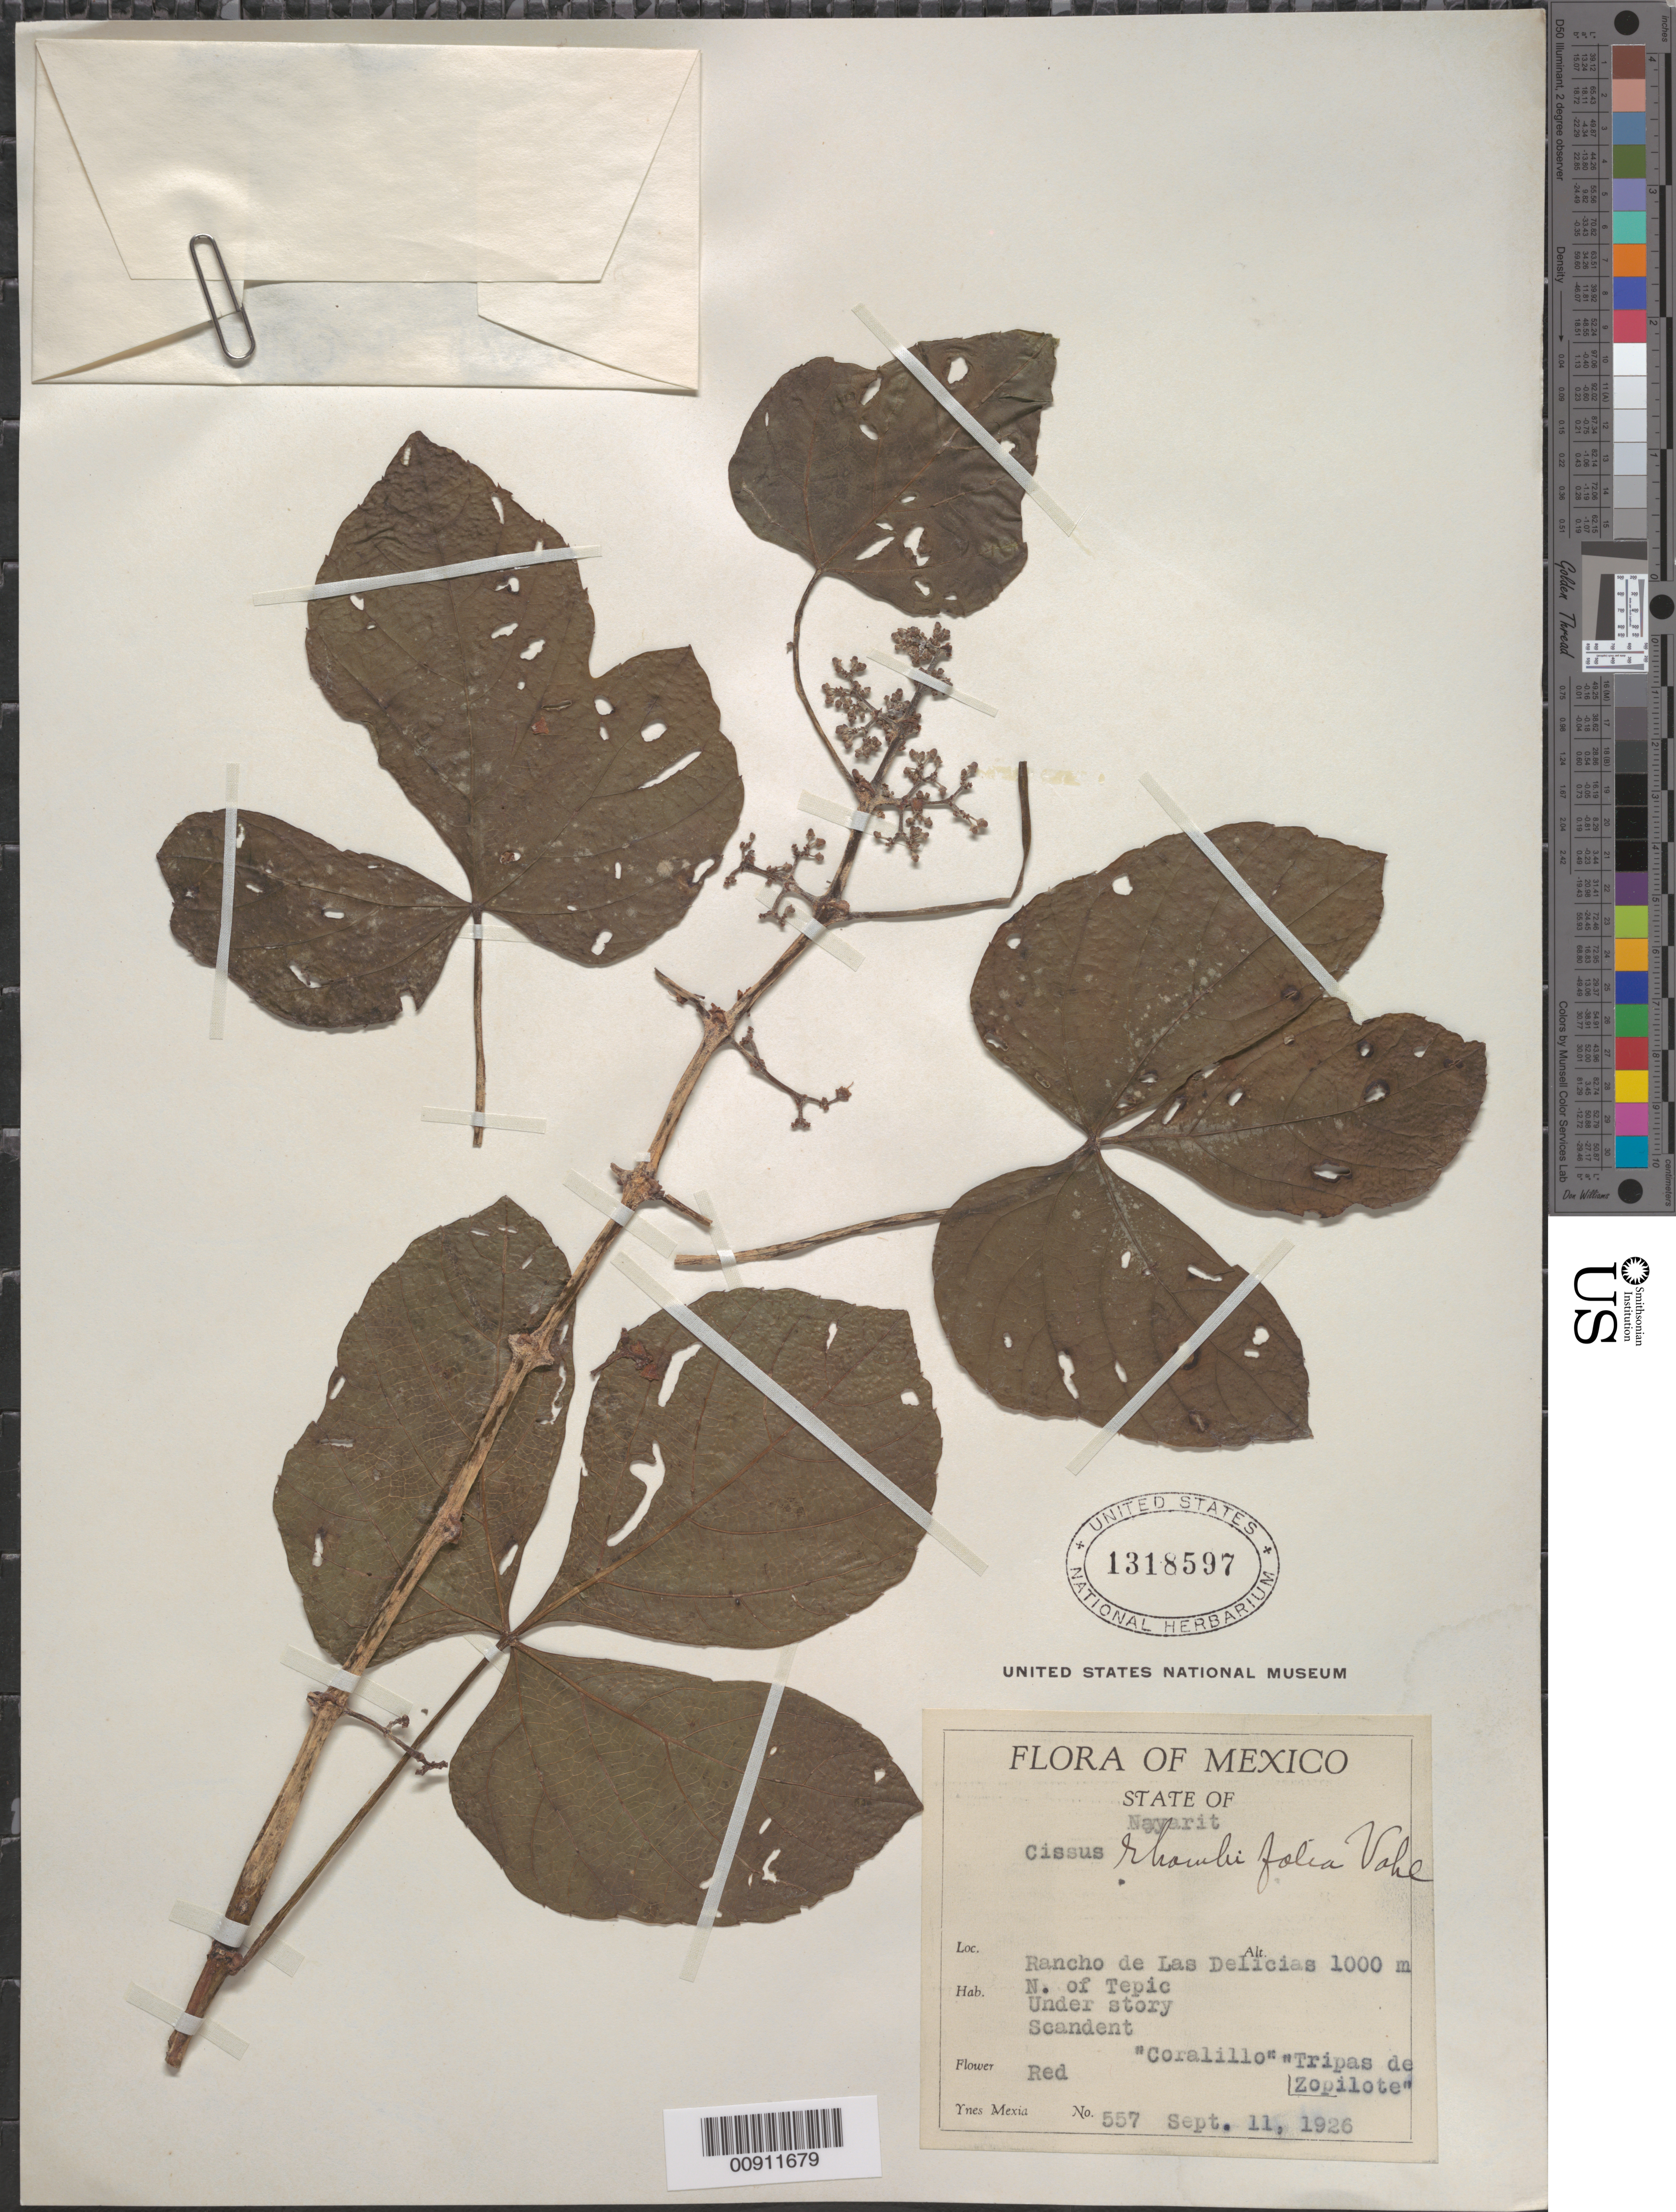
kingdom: Plantae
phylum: Tracheophyta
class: Magnoliopsida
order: Vitales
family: Vitaceae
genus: Cissus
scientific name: Cissus cucurbitina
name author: Standl.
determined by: Wen, Jun, (BOT), Smithsonian Institution - National Museum of Natural History (UNITED STATES)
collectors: Y. Mexia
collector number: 557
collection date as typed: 11 Sep 1926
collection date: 1926-09-11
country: Mexico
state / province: Nayarit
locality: Rancho de Las Delicias, N. of Tepic, Nayarit.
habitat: Under story.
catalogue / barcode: US 1318597